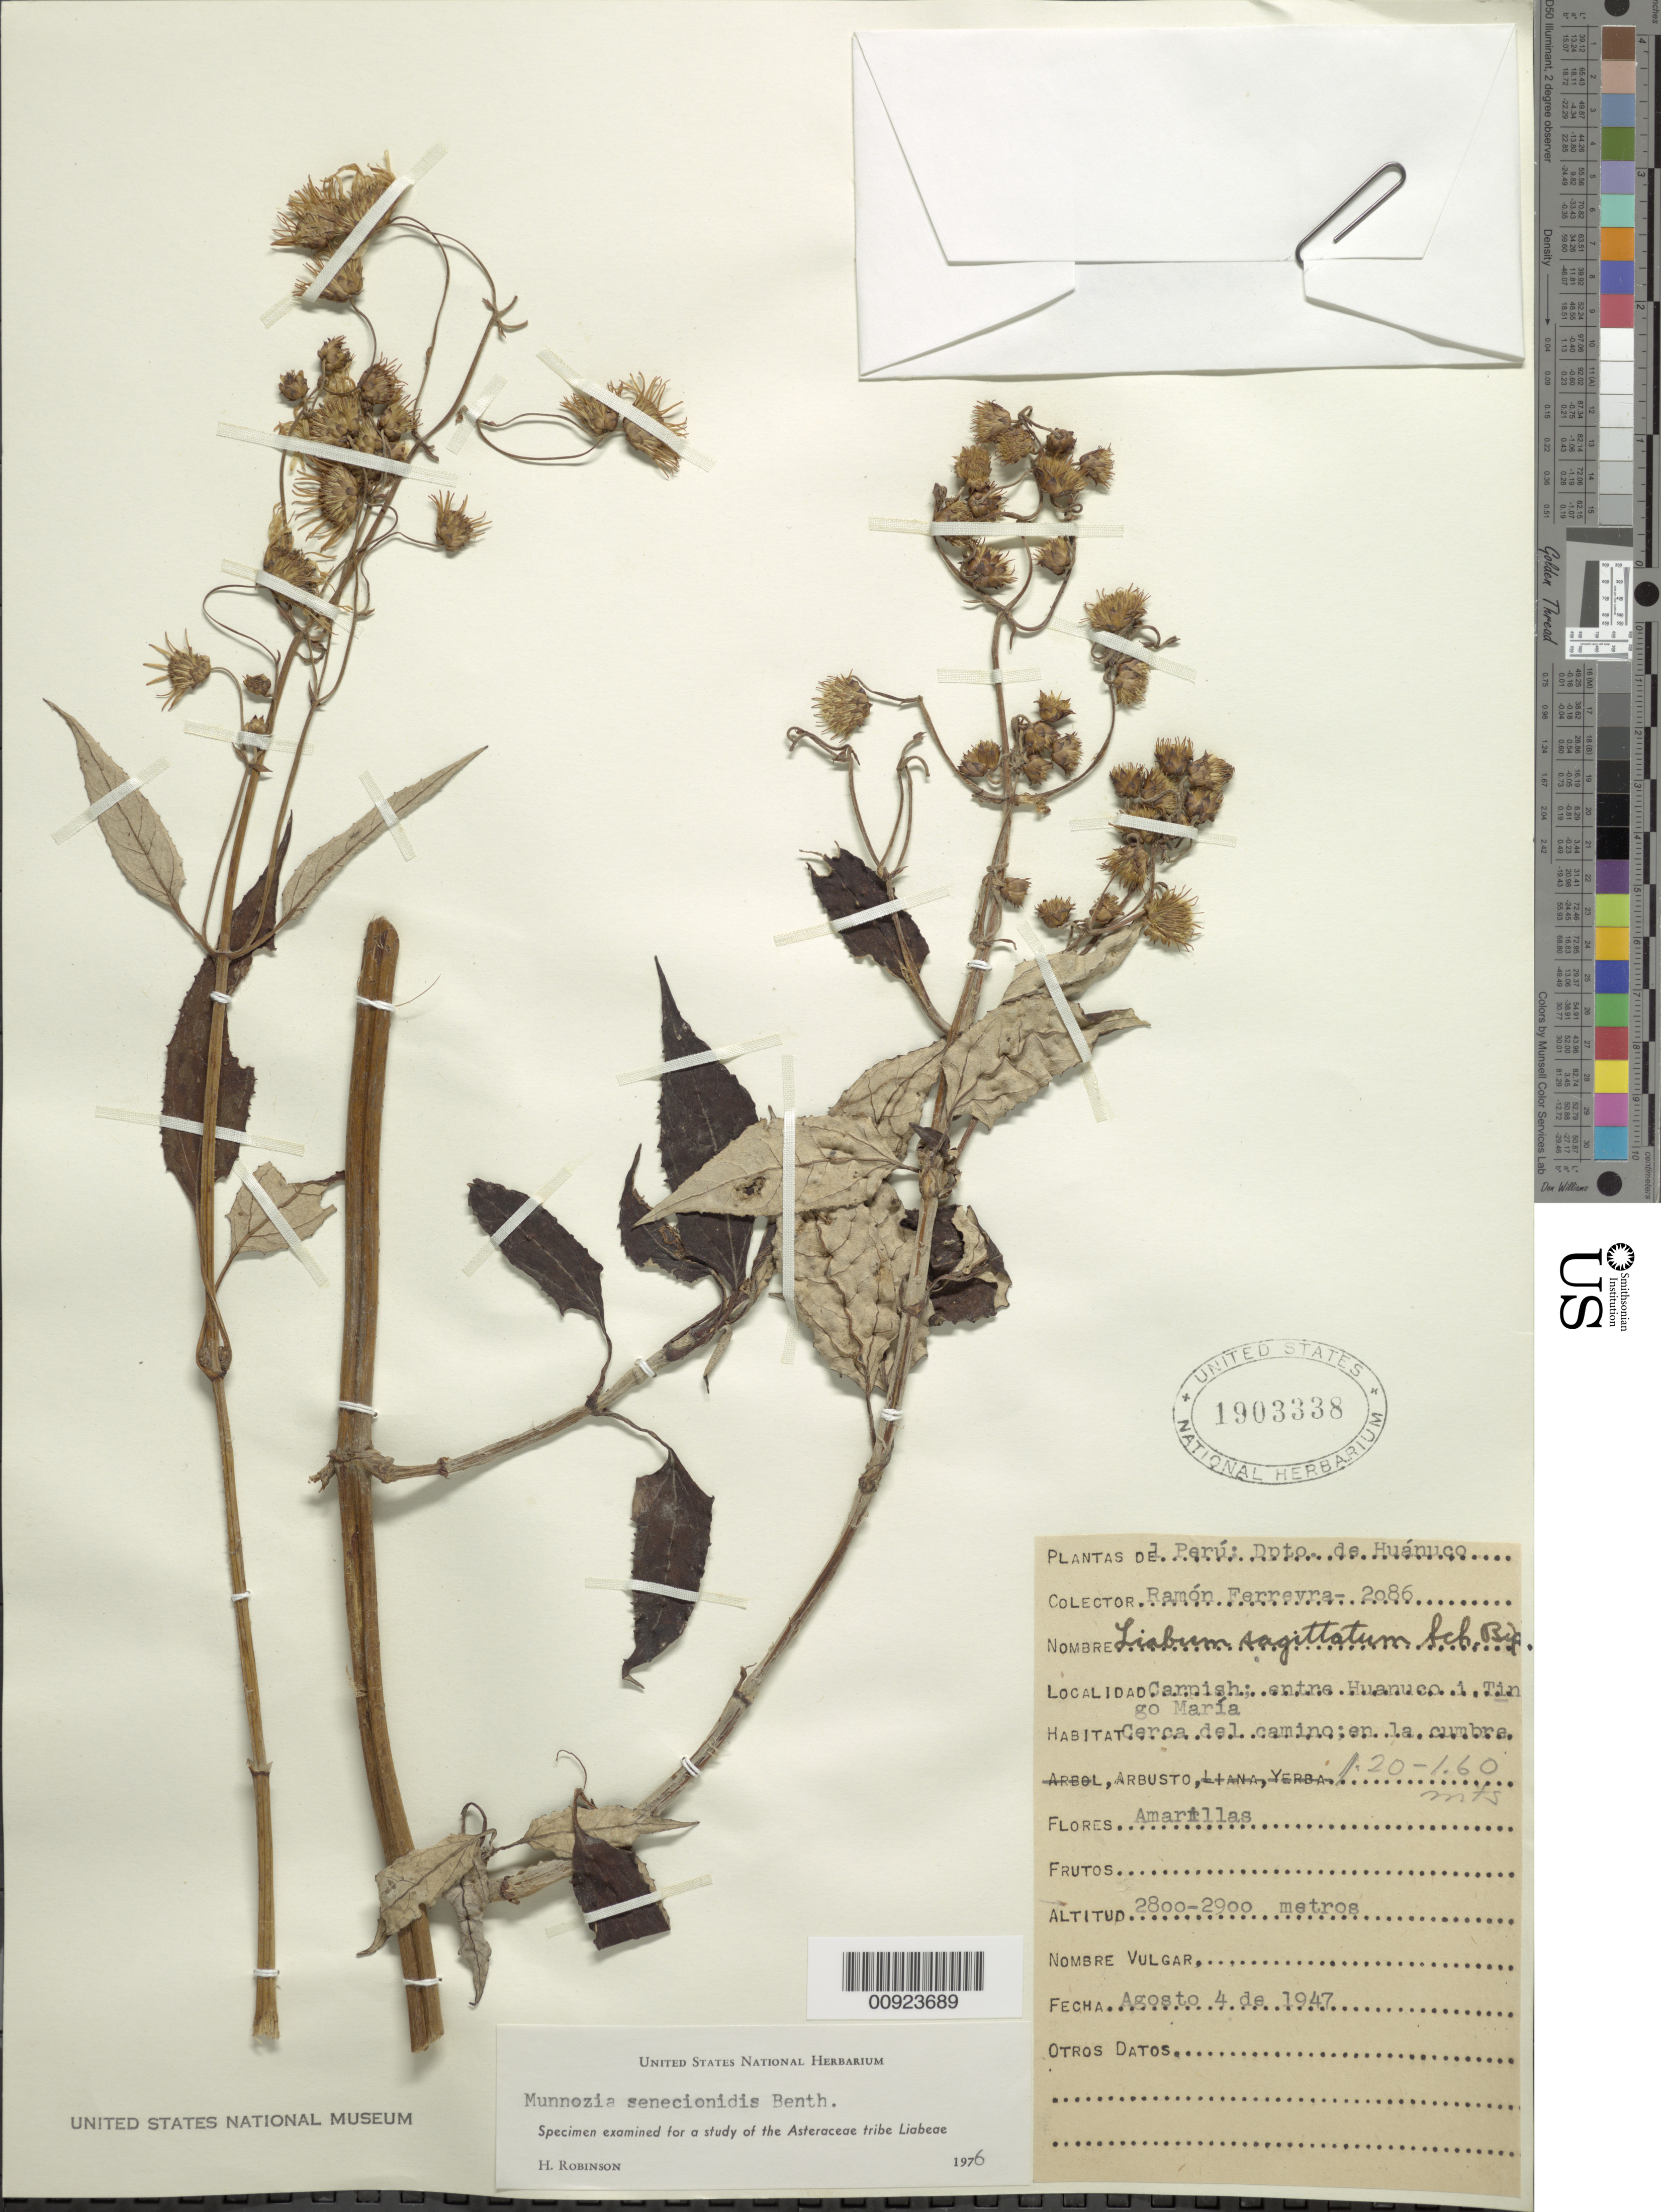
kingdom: Plantae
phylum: Tracheophyta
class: Magnoliopsida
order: Asterales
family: Asteraceae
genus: Munnozia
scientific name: Munnozia oxyphylla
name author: (Cuatrec.) H. Rob. & Brettell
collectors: R. A. Ferreyra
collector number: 2086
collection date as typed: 4 August 1947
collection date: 1947-08-04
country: Peru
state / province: Huánuco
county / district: Huánuco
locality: Carpish, entre Huámico y Tingo María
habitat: Cerca del camino, en la cumbre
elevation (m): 2800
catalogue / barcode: US 1903338